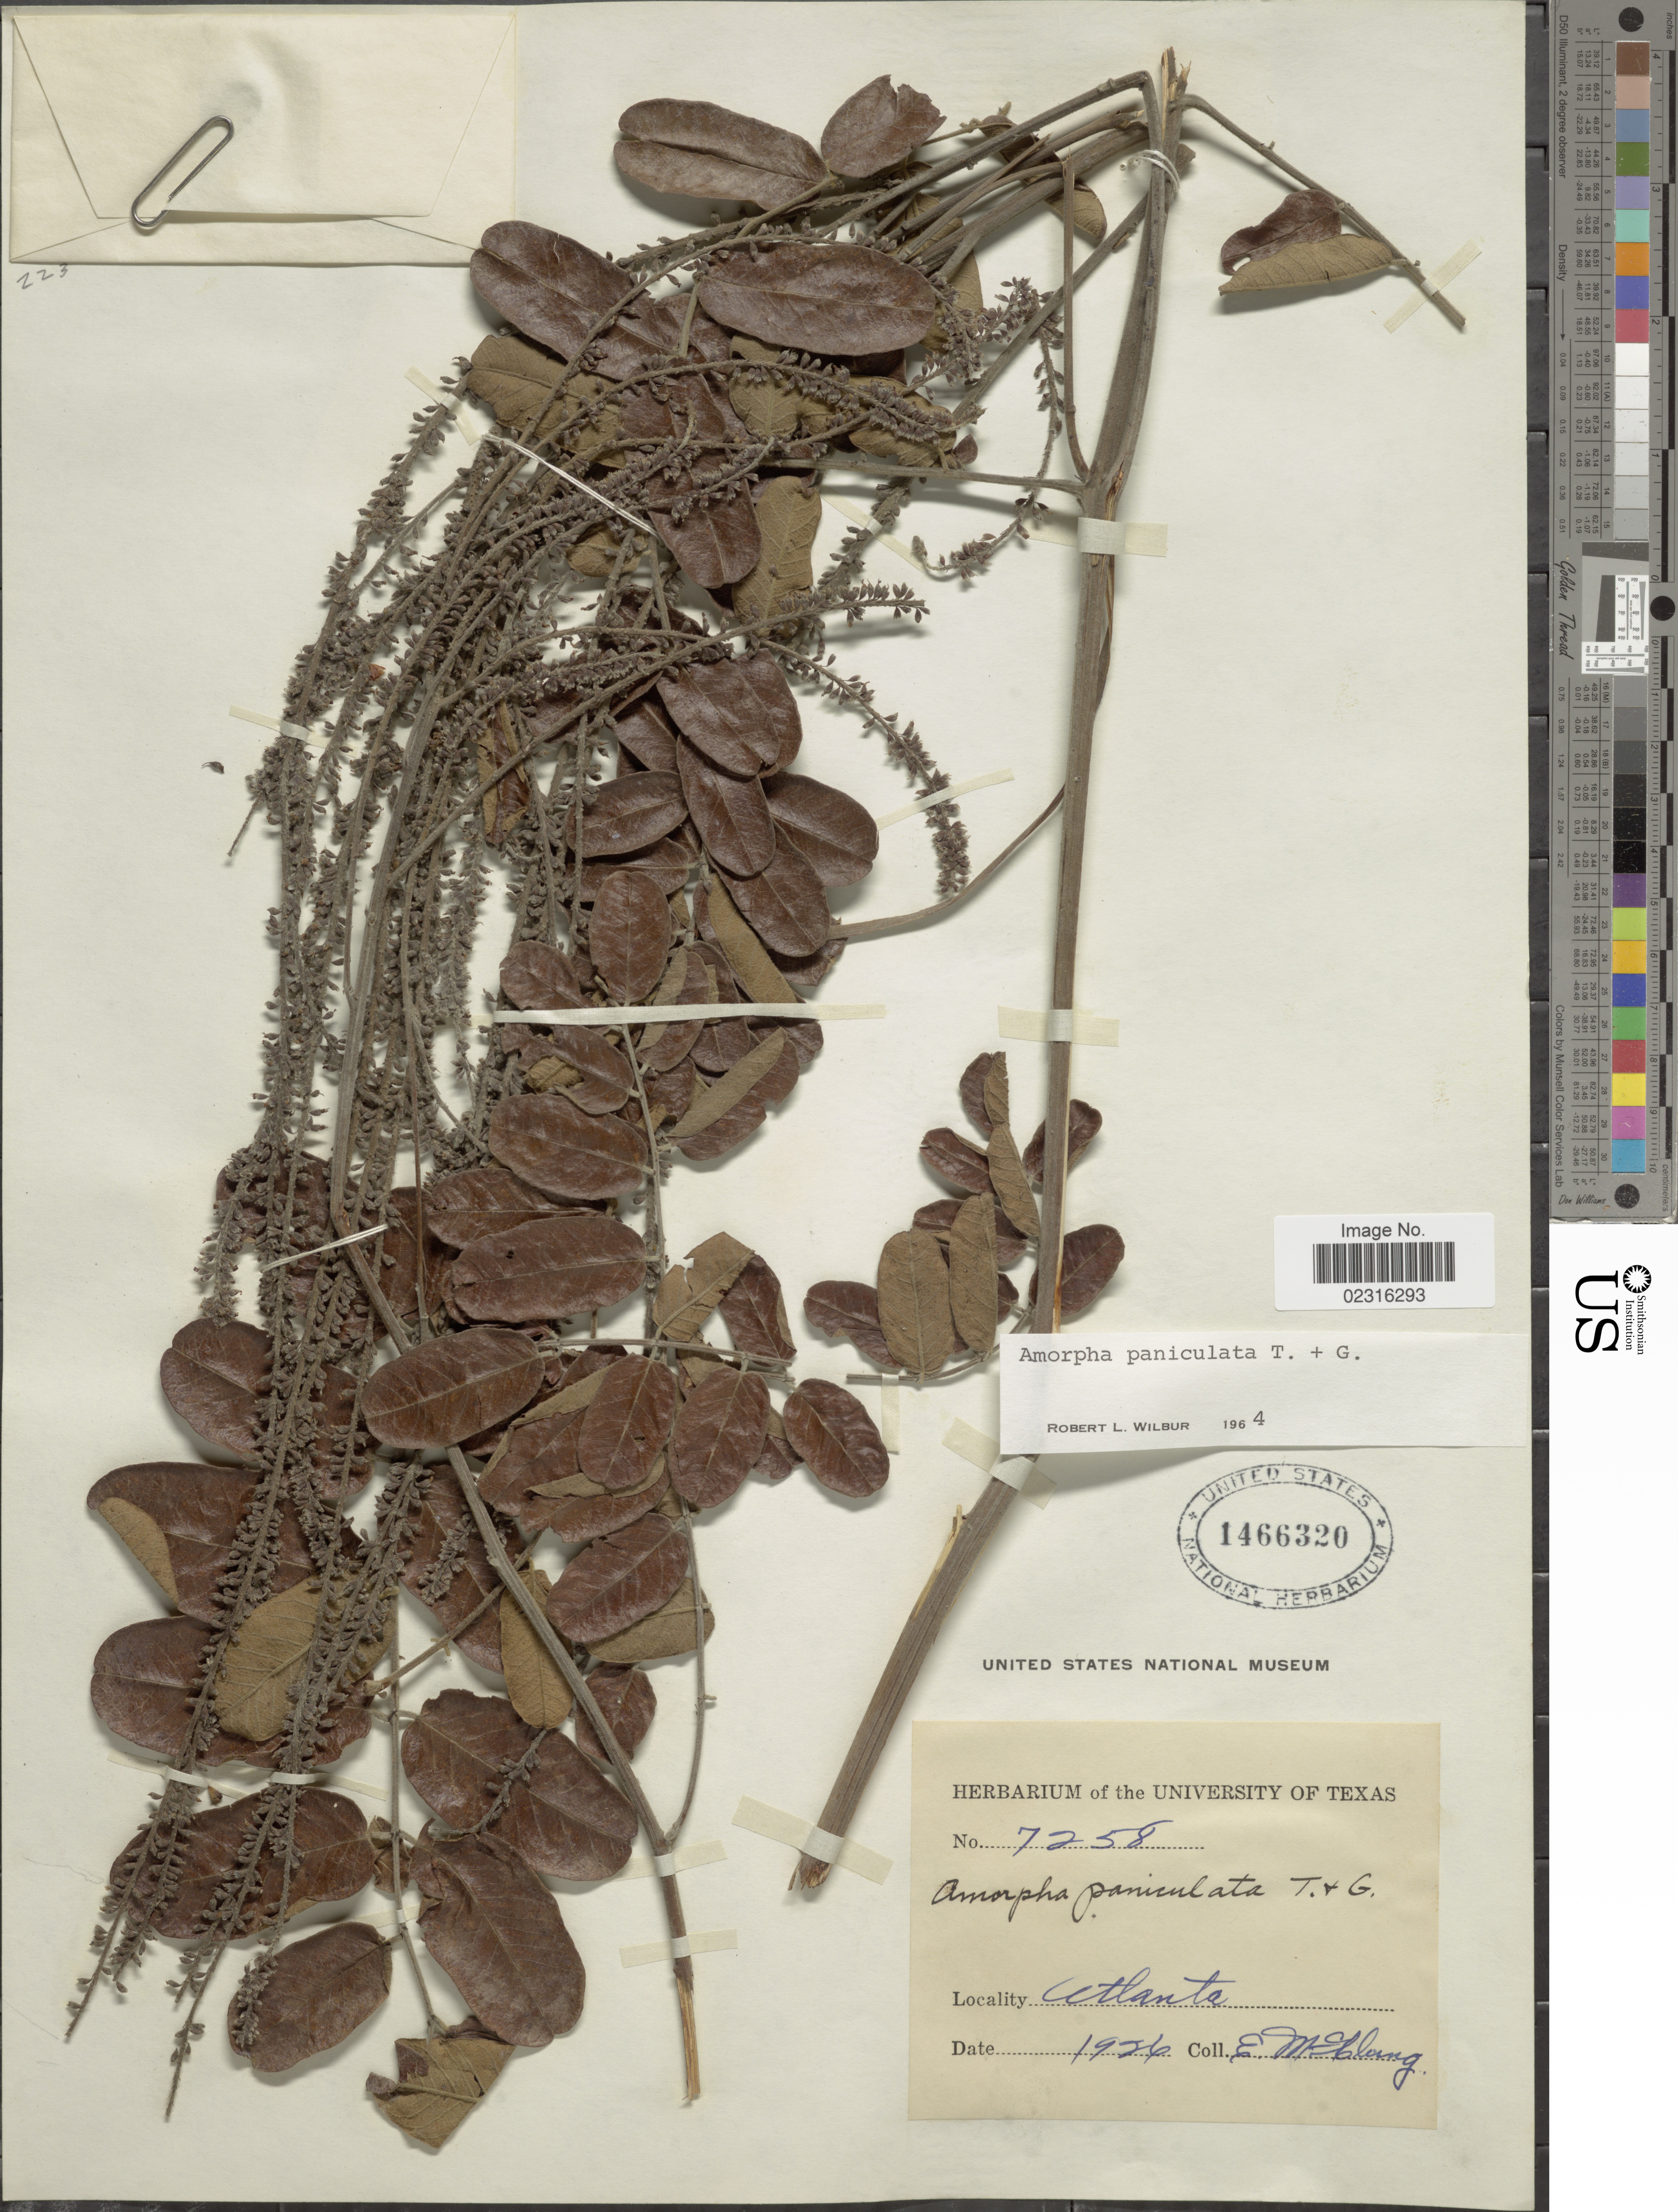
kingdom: Plantae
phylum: Tracheophyta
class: Magnoliopsida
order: Fabales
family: Fabaceae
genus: Amorpha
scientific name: Amorpha paniculata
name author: Torr. & A. Gray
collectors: E. McClung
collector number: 7258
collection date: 1936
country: United States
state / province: Georgia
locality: Atlanta.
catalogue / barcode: US 1466320